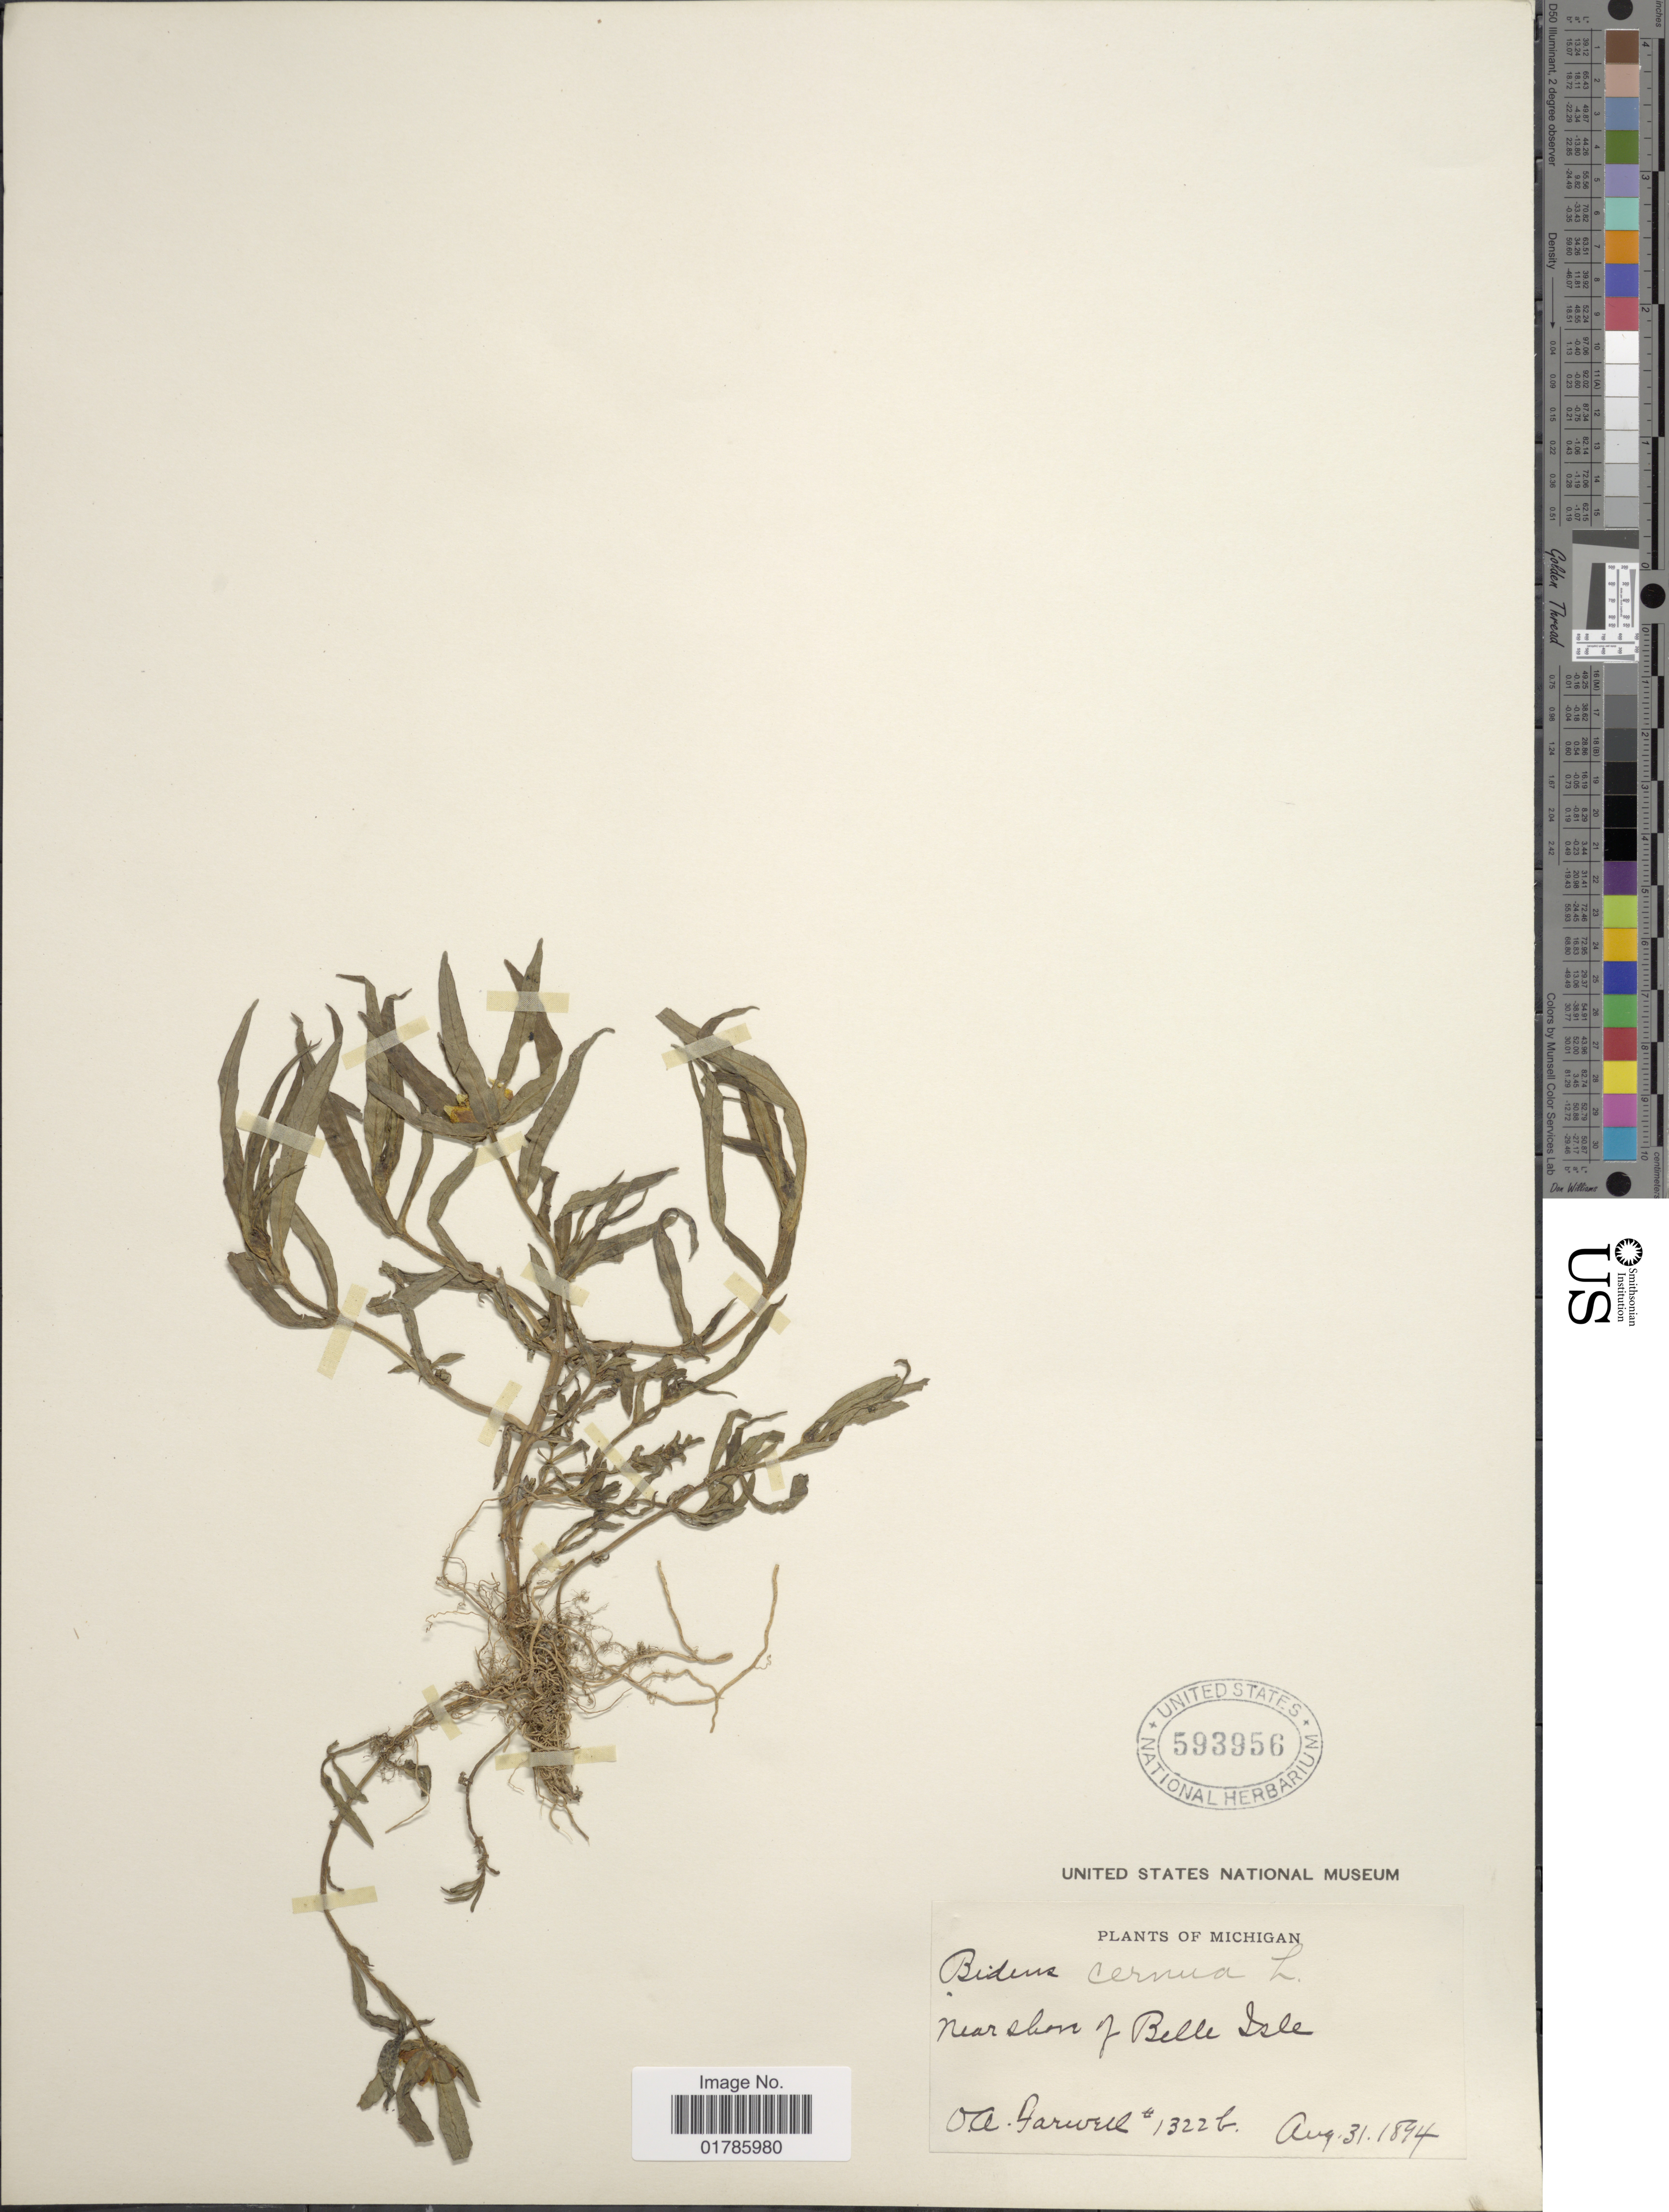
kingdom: Plantae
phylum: Tracheophyta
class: Magnoliopsida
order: Asterales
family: Asteraceae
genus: Bidens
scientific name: Bidens cernua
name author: L.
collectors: O. Farwell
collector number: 1322b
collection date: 1894-08-31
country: United States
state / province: Michigan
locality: Near shore of Belle Isle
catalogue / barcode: US 593956